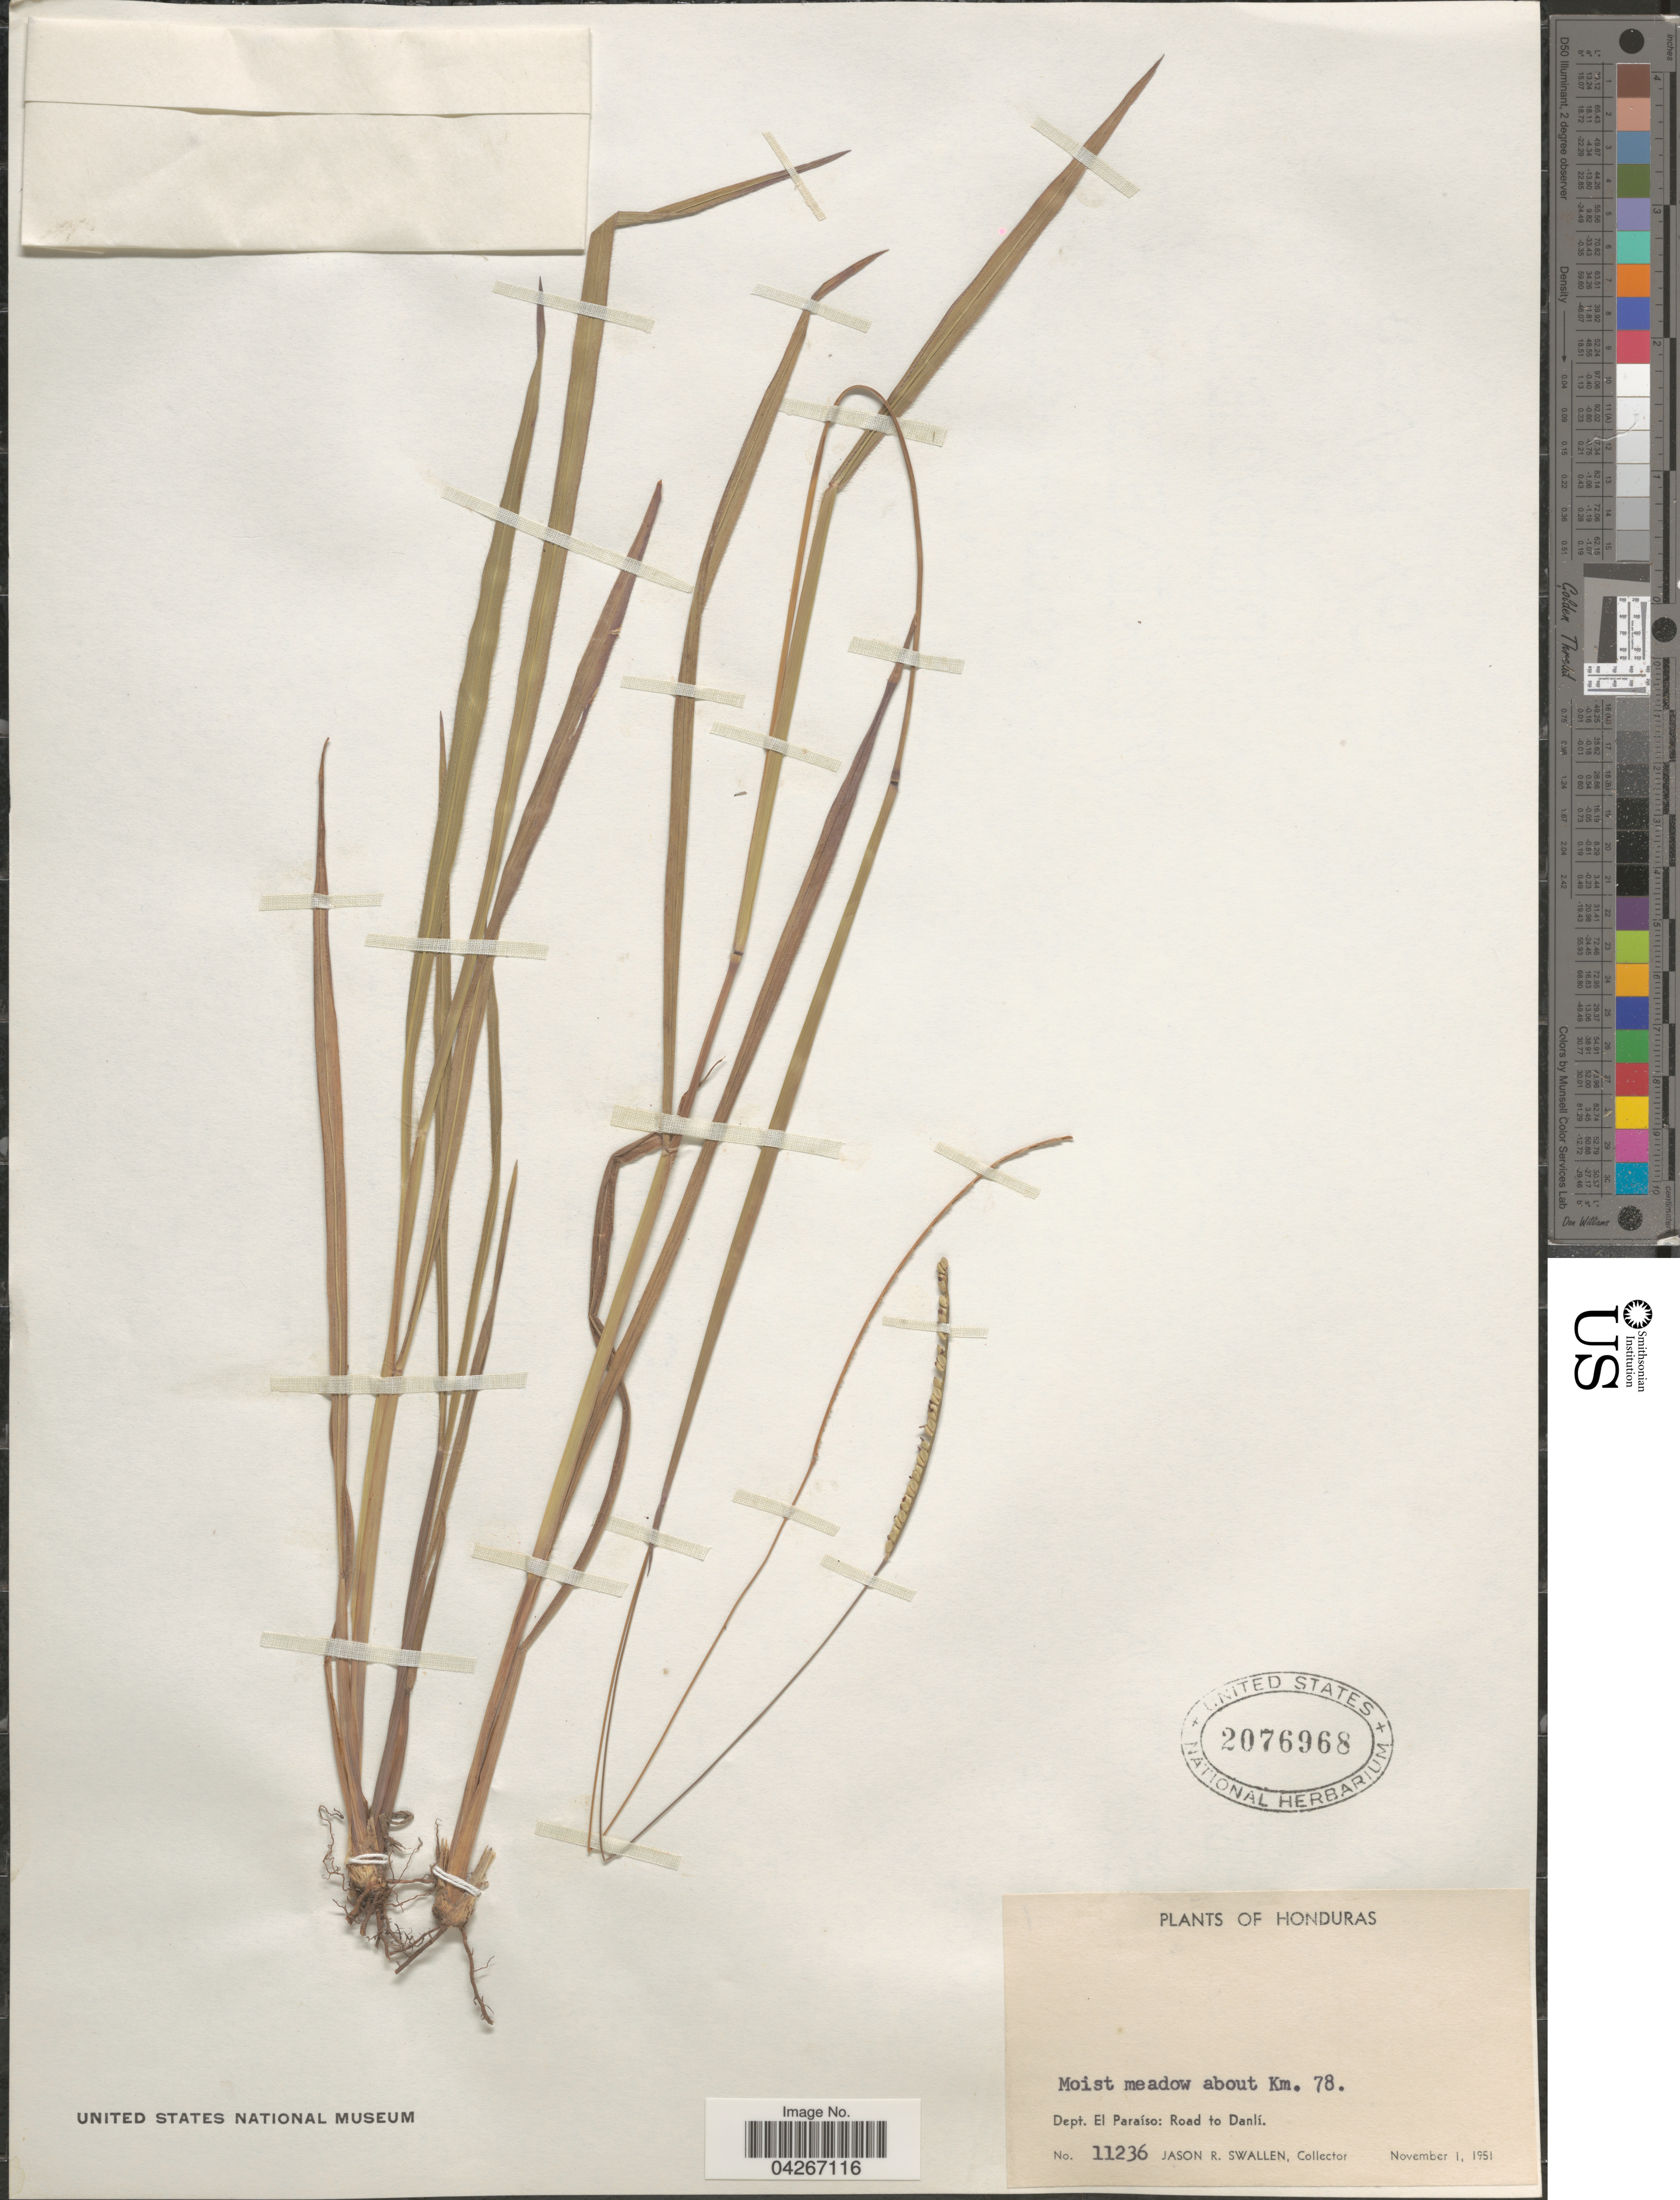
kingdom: Plantae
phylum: Tracheophyta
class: Liliopsida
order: Poales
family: Poaceae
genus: Paspalum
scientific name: Paspalum pilosum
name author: Lam.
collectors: J. R. Swallen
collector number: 11236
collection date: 1951-11-01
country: Honduras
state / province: El Paraiso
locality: Moist meadow about Km. 78. Dept. El Paraíso: Road to Danlí.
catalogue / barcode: US 2076968